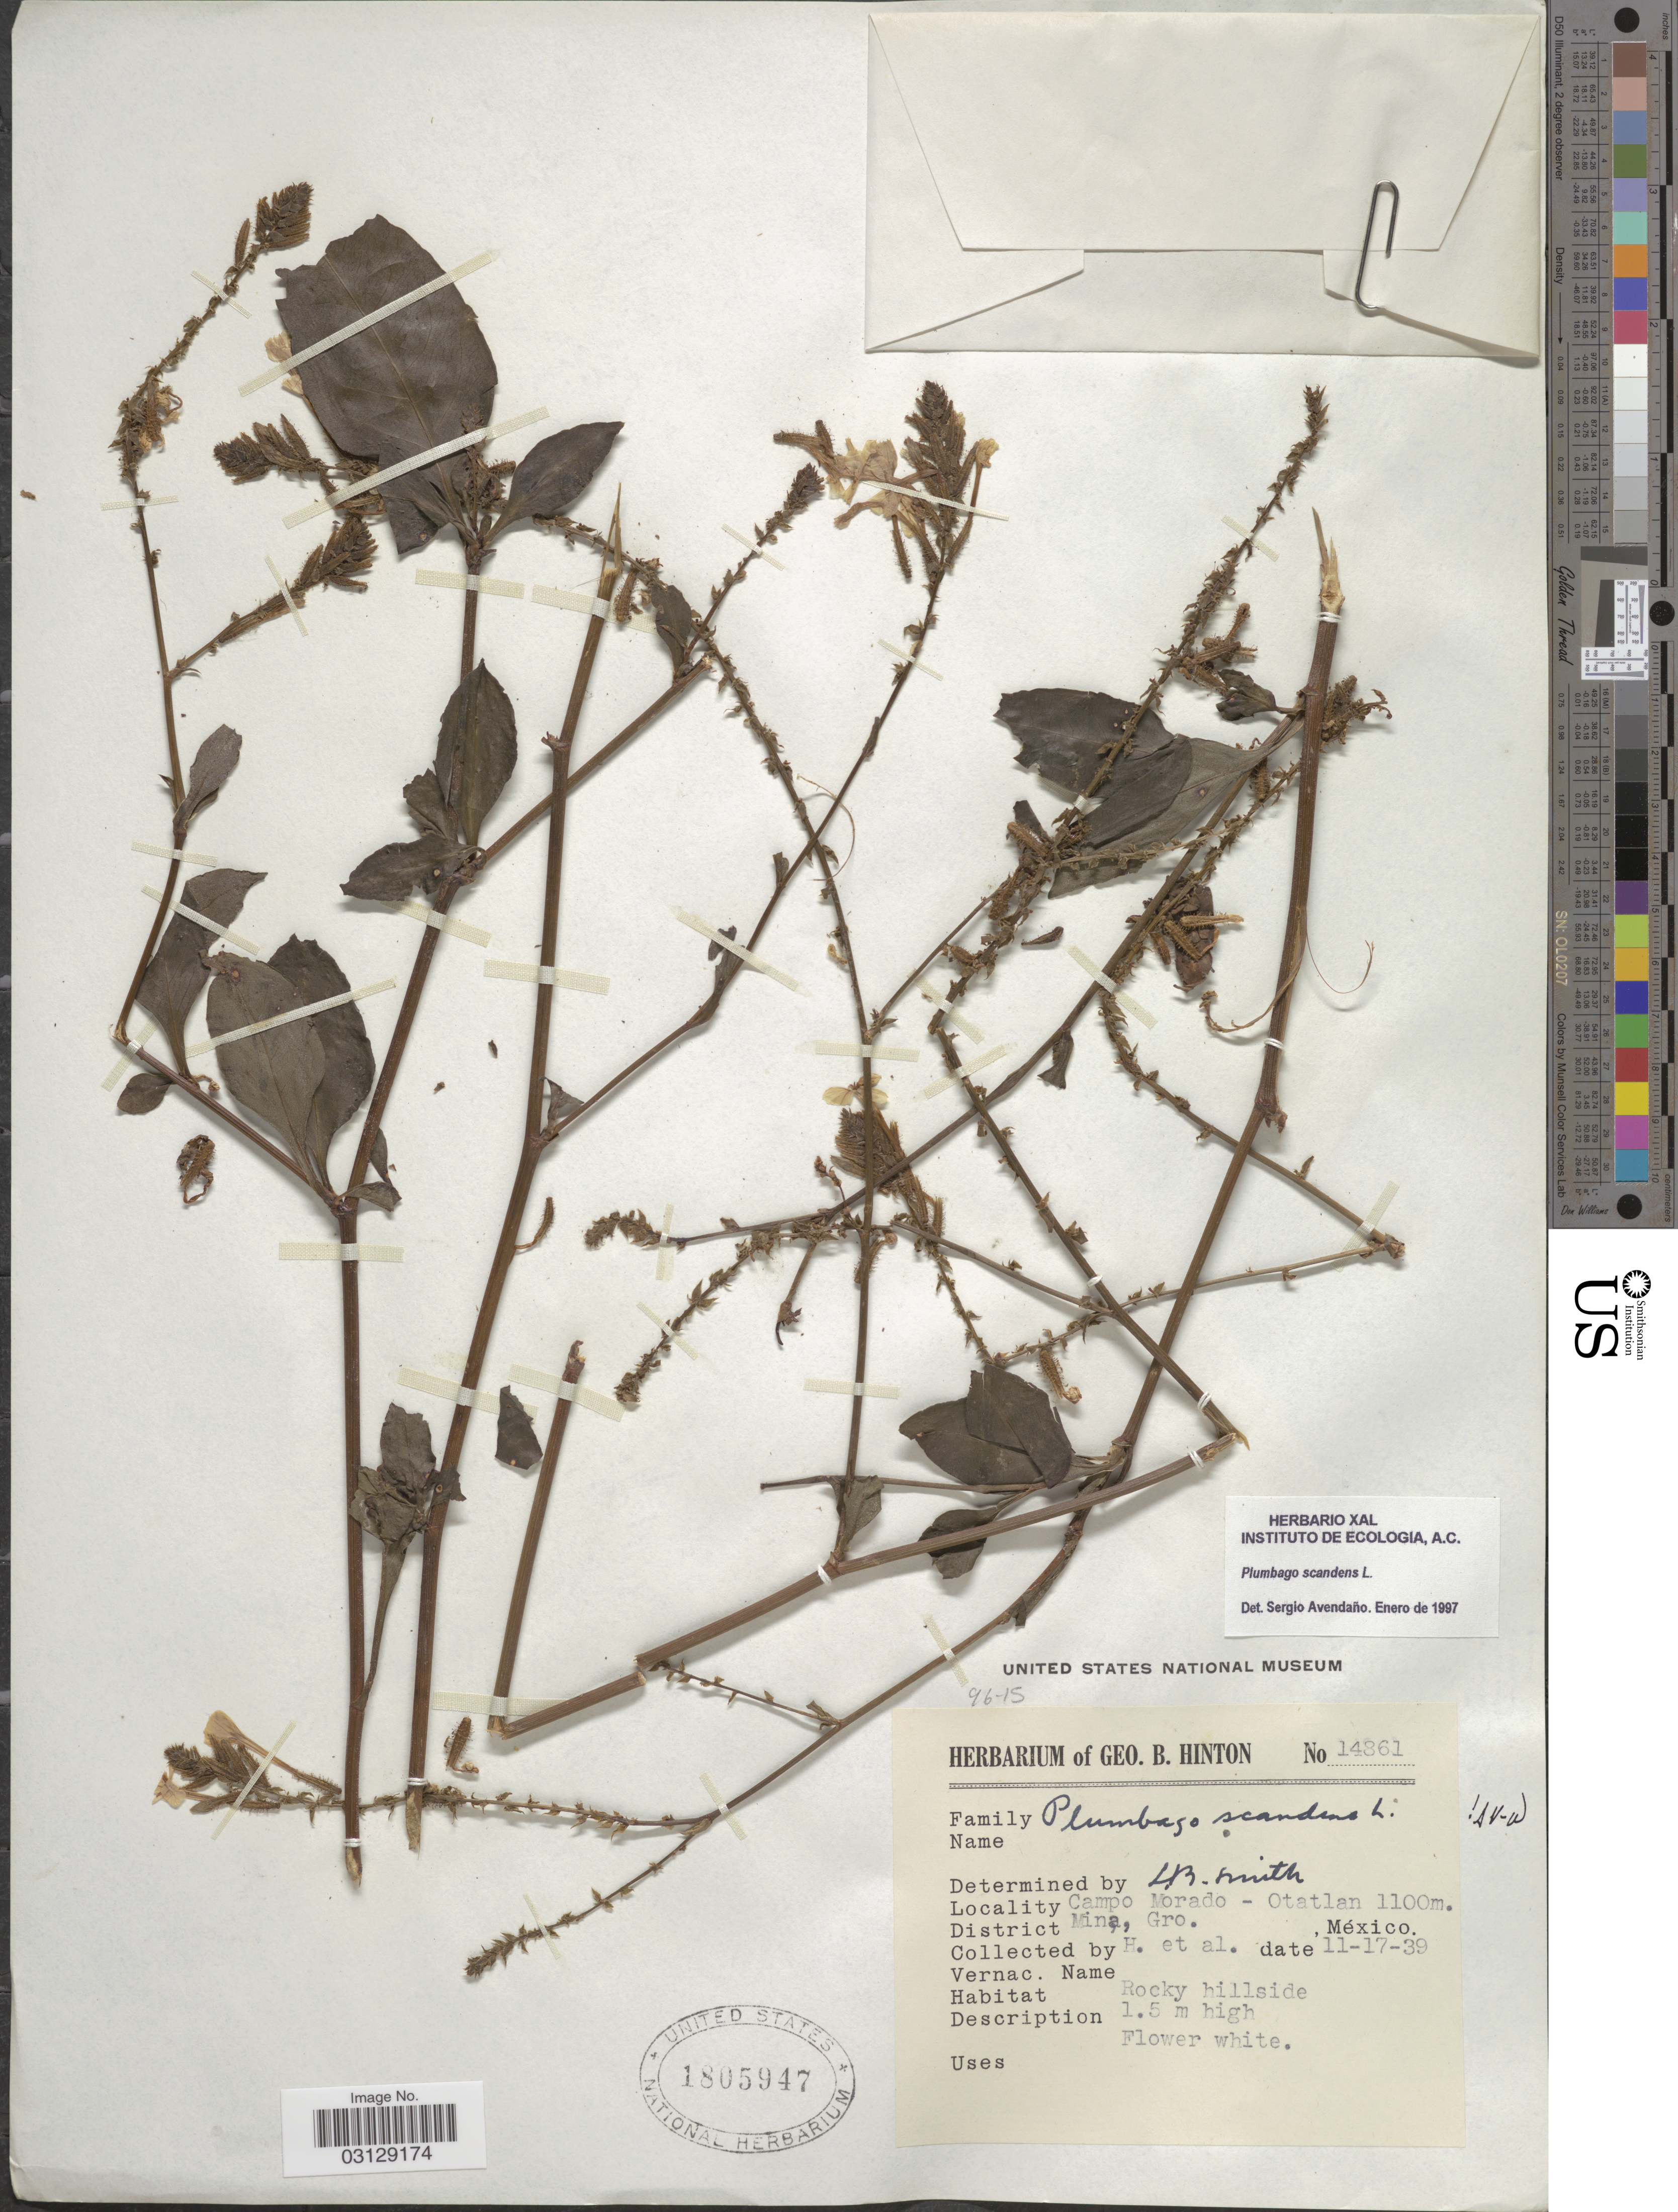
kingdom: Plantae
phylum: Tracheophyta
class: Magnoliopsida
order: Caryophyllales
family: Plumbaginaceae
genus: Plumbago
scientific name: Plumbago scandens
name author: L.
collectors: G. B. Hinton & et al.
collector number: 14861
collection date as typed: Transcribed d/m/y: 17/11/39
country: Mexico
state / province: Guerrero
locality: Campo Morado - Otatlan. District Mina, Gro.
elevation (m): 1100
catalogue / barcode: US 1805947